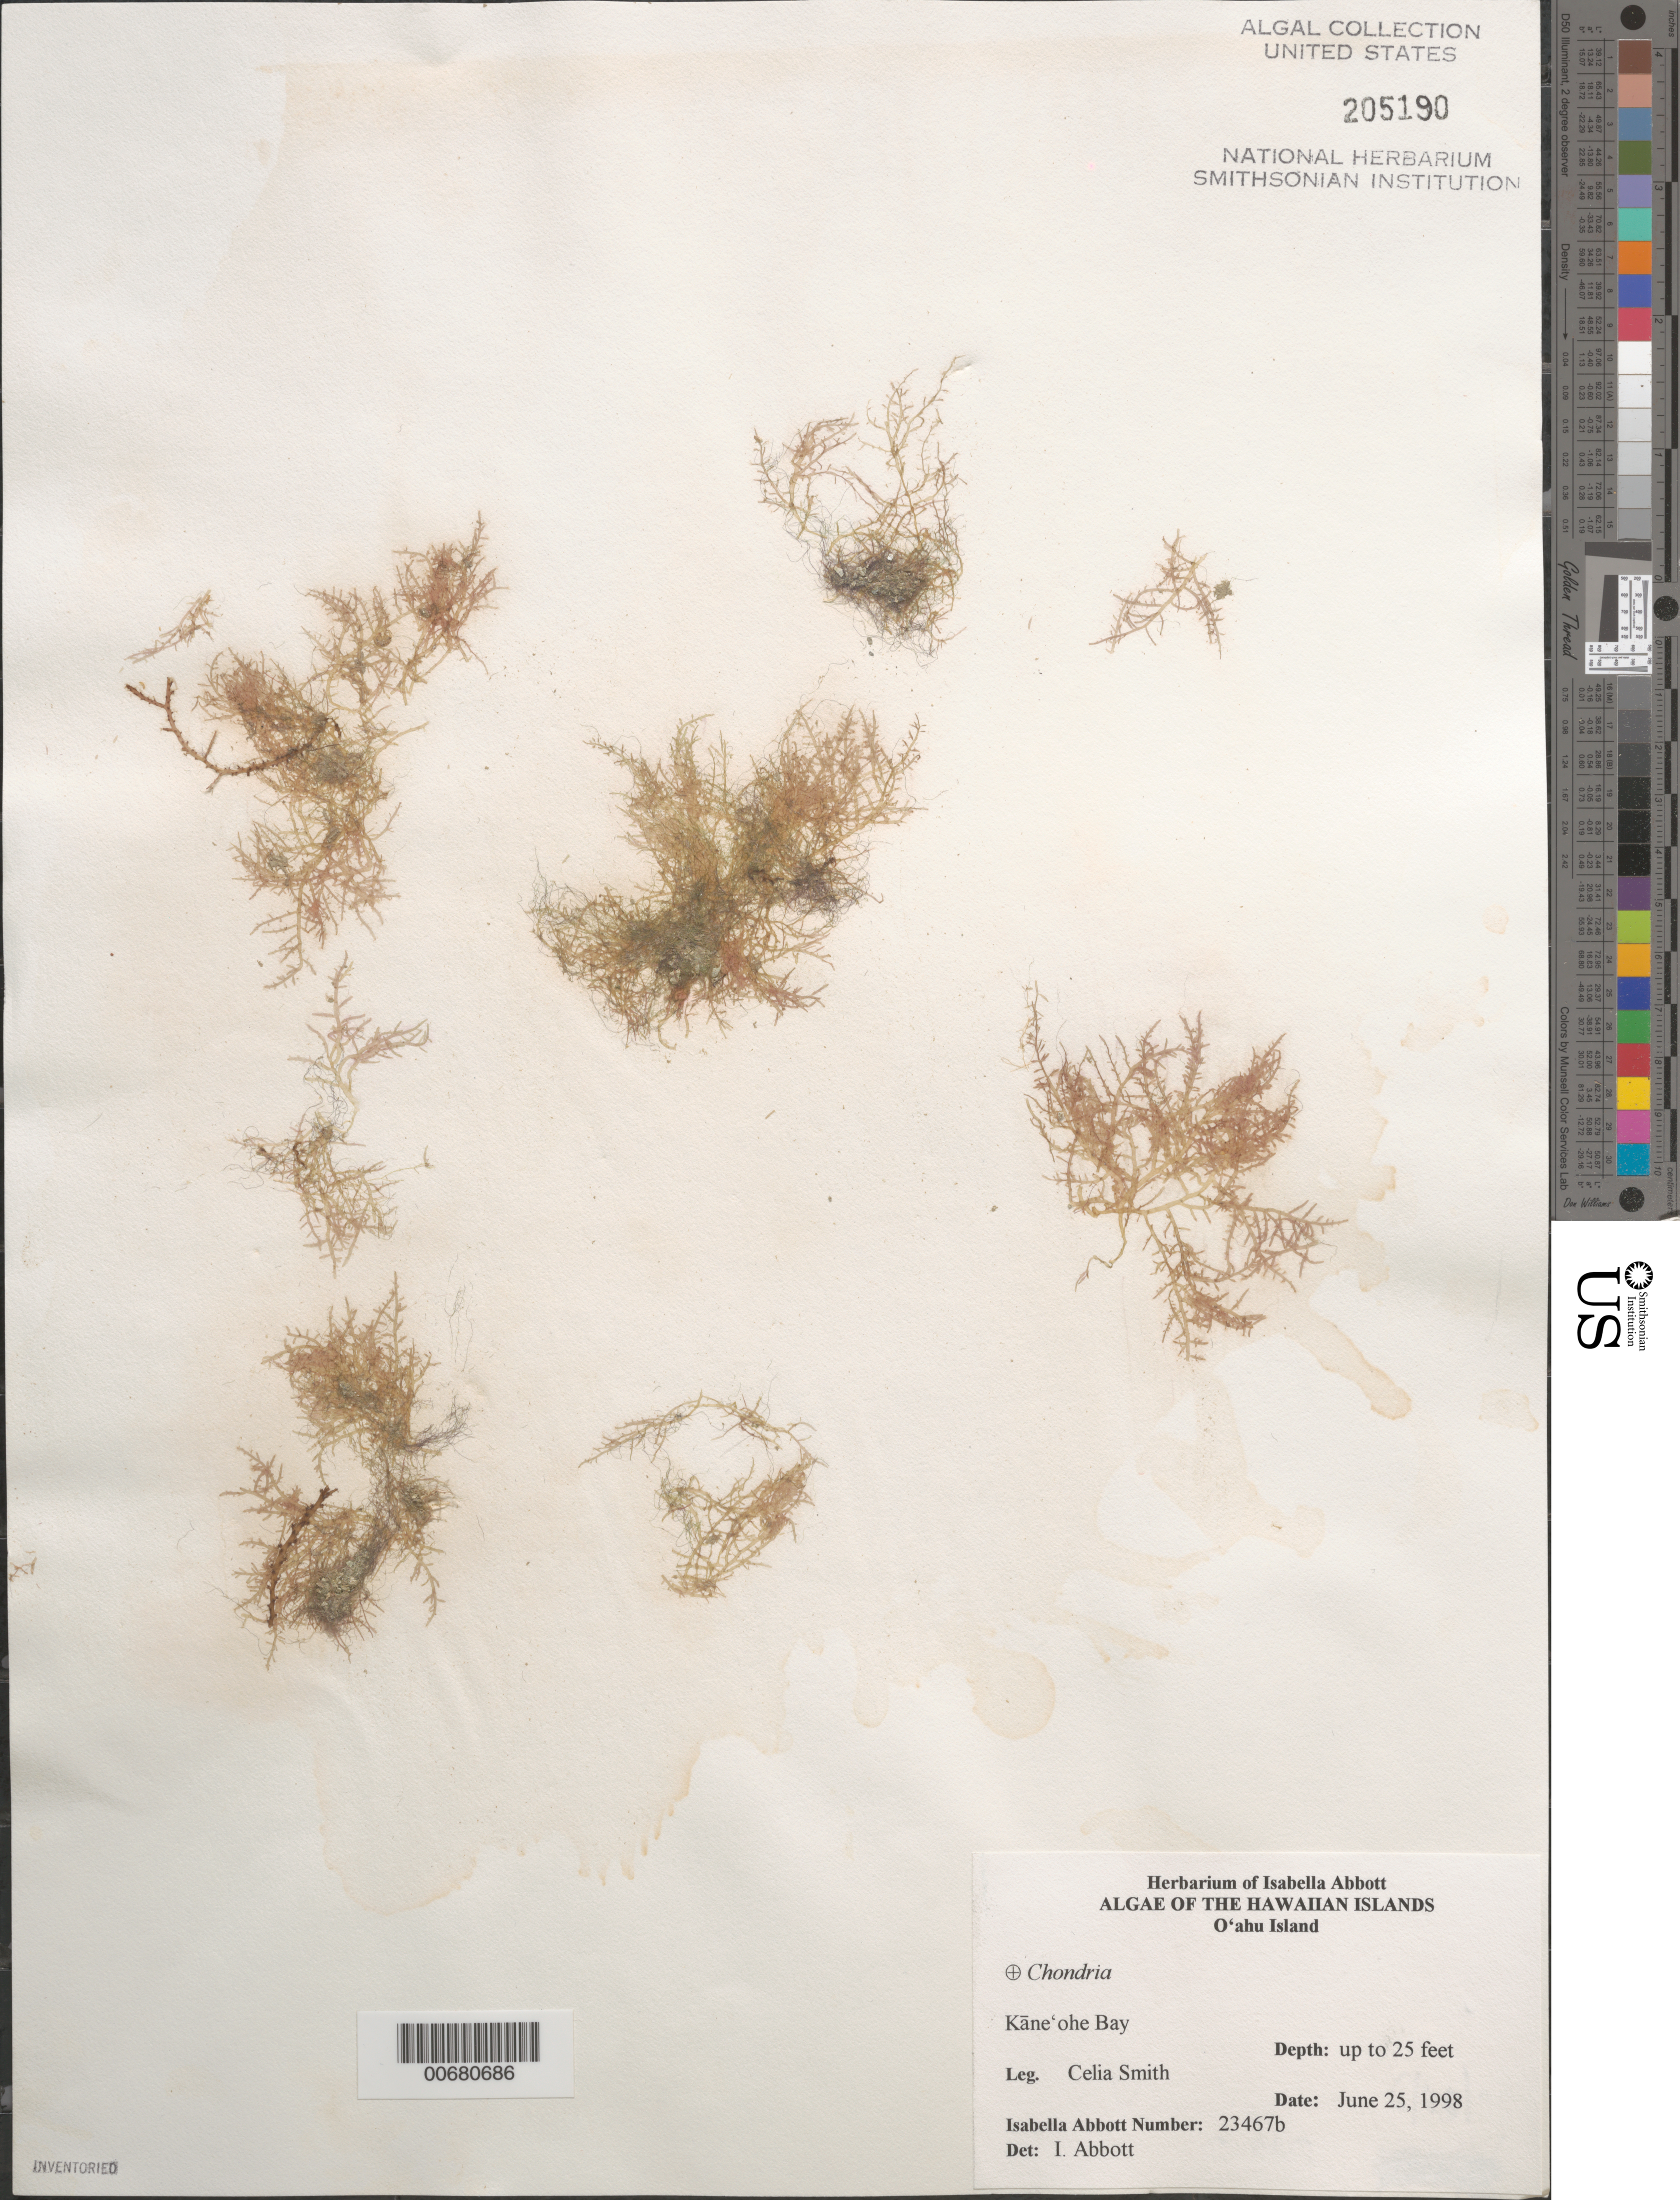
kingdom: Plantae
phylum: Rhodophyta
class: Florideophyceae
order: Ceramiales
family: Rhodomelaceae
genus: Chondria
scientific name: Chondria sp.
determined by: Abbott, Isabella A.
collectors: C. M. Smith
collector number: IAA 23467b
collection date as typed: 25 Jun 1998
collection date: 1998-06-25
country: United States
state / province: Hawaii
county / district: Honolulu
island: Oahu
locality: Kane'ohe Bay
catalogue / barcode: US 205190